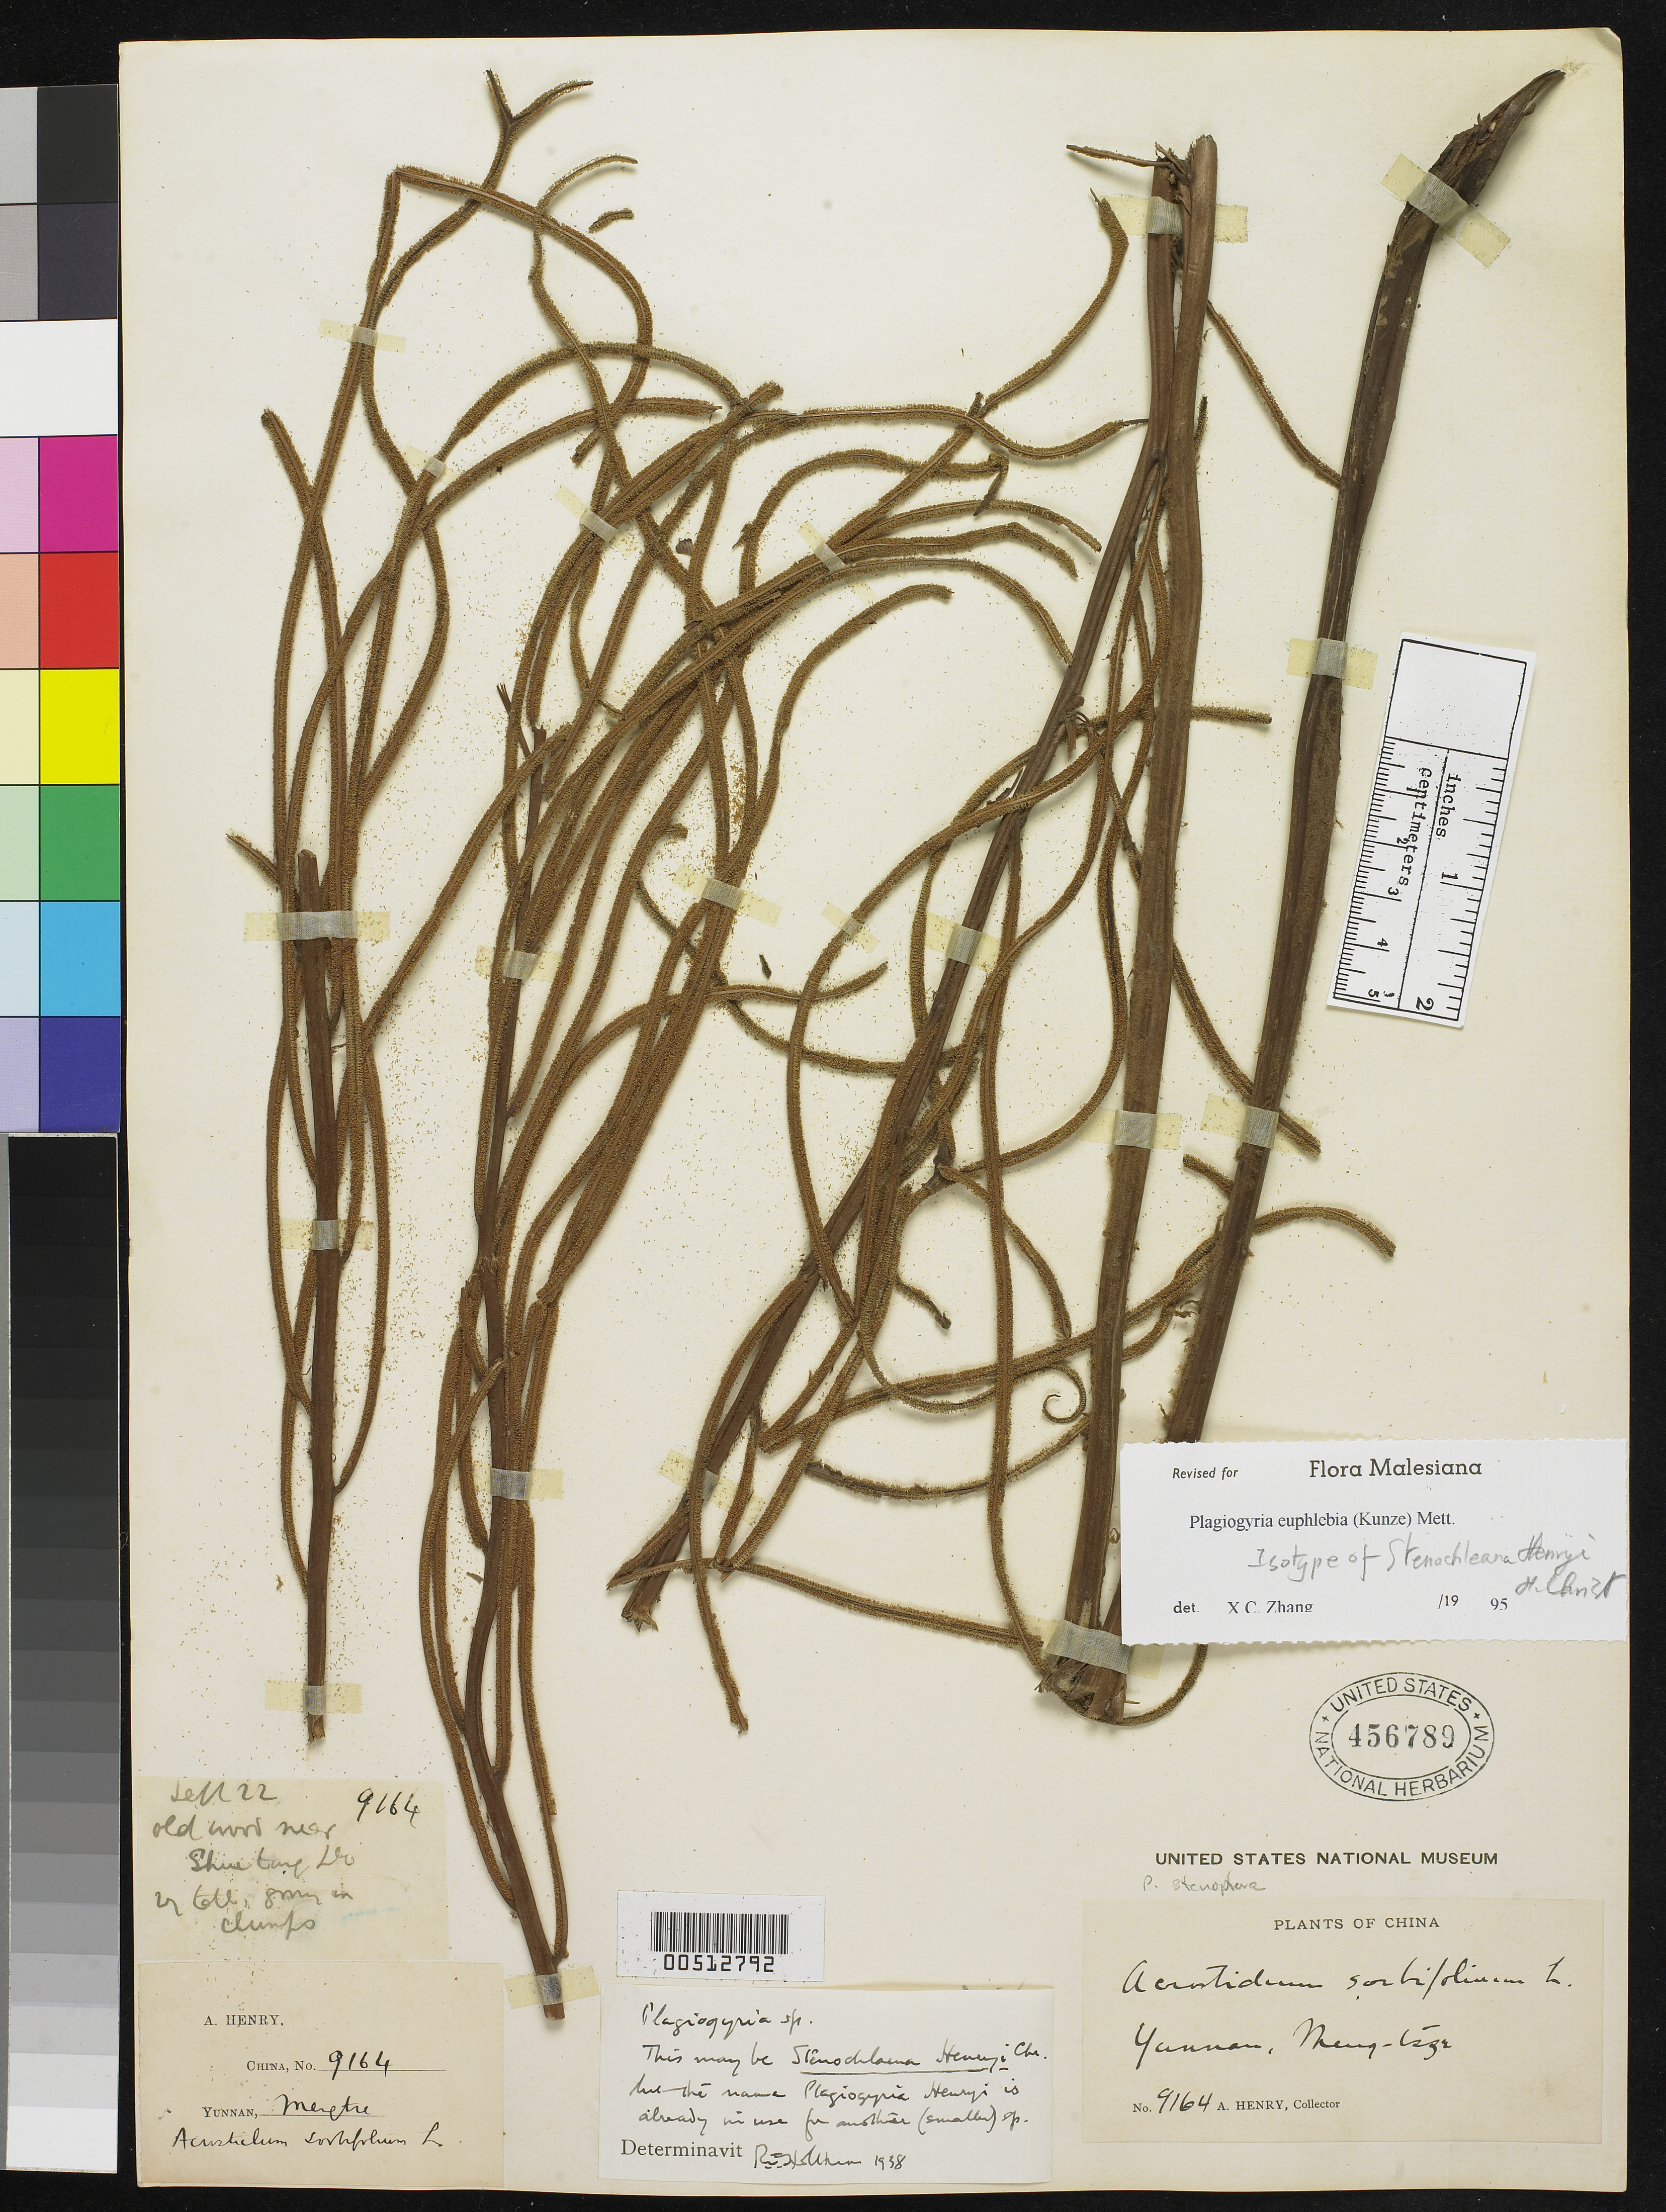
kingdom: Plantae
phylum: Tracheophyta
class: Polypodiopsida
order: Polypodiales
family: Blechnaceae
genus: Stenochlaena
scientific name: Stenochlaena henyri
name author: Christ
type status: Isotype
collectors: A. Henry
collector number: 9164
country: China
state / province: Yunnan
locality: Yunnan, Mengtze.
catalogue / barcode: US 456789